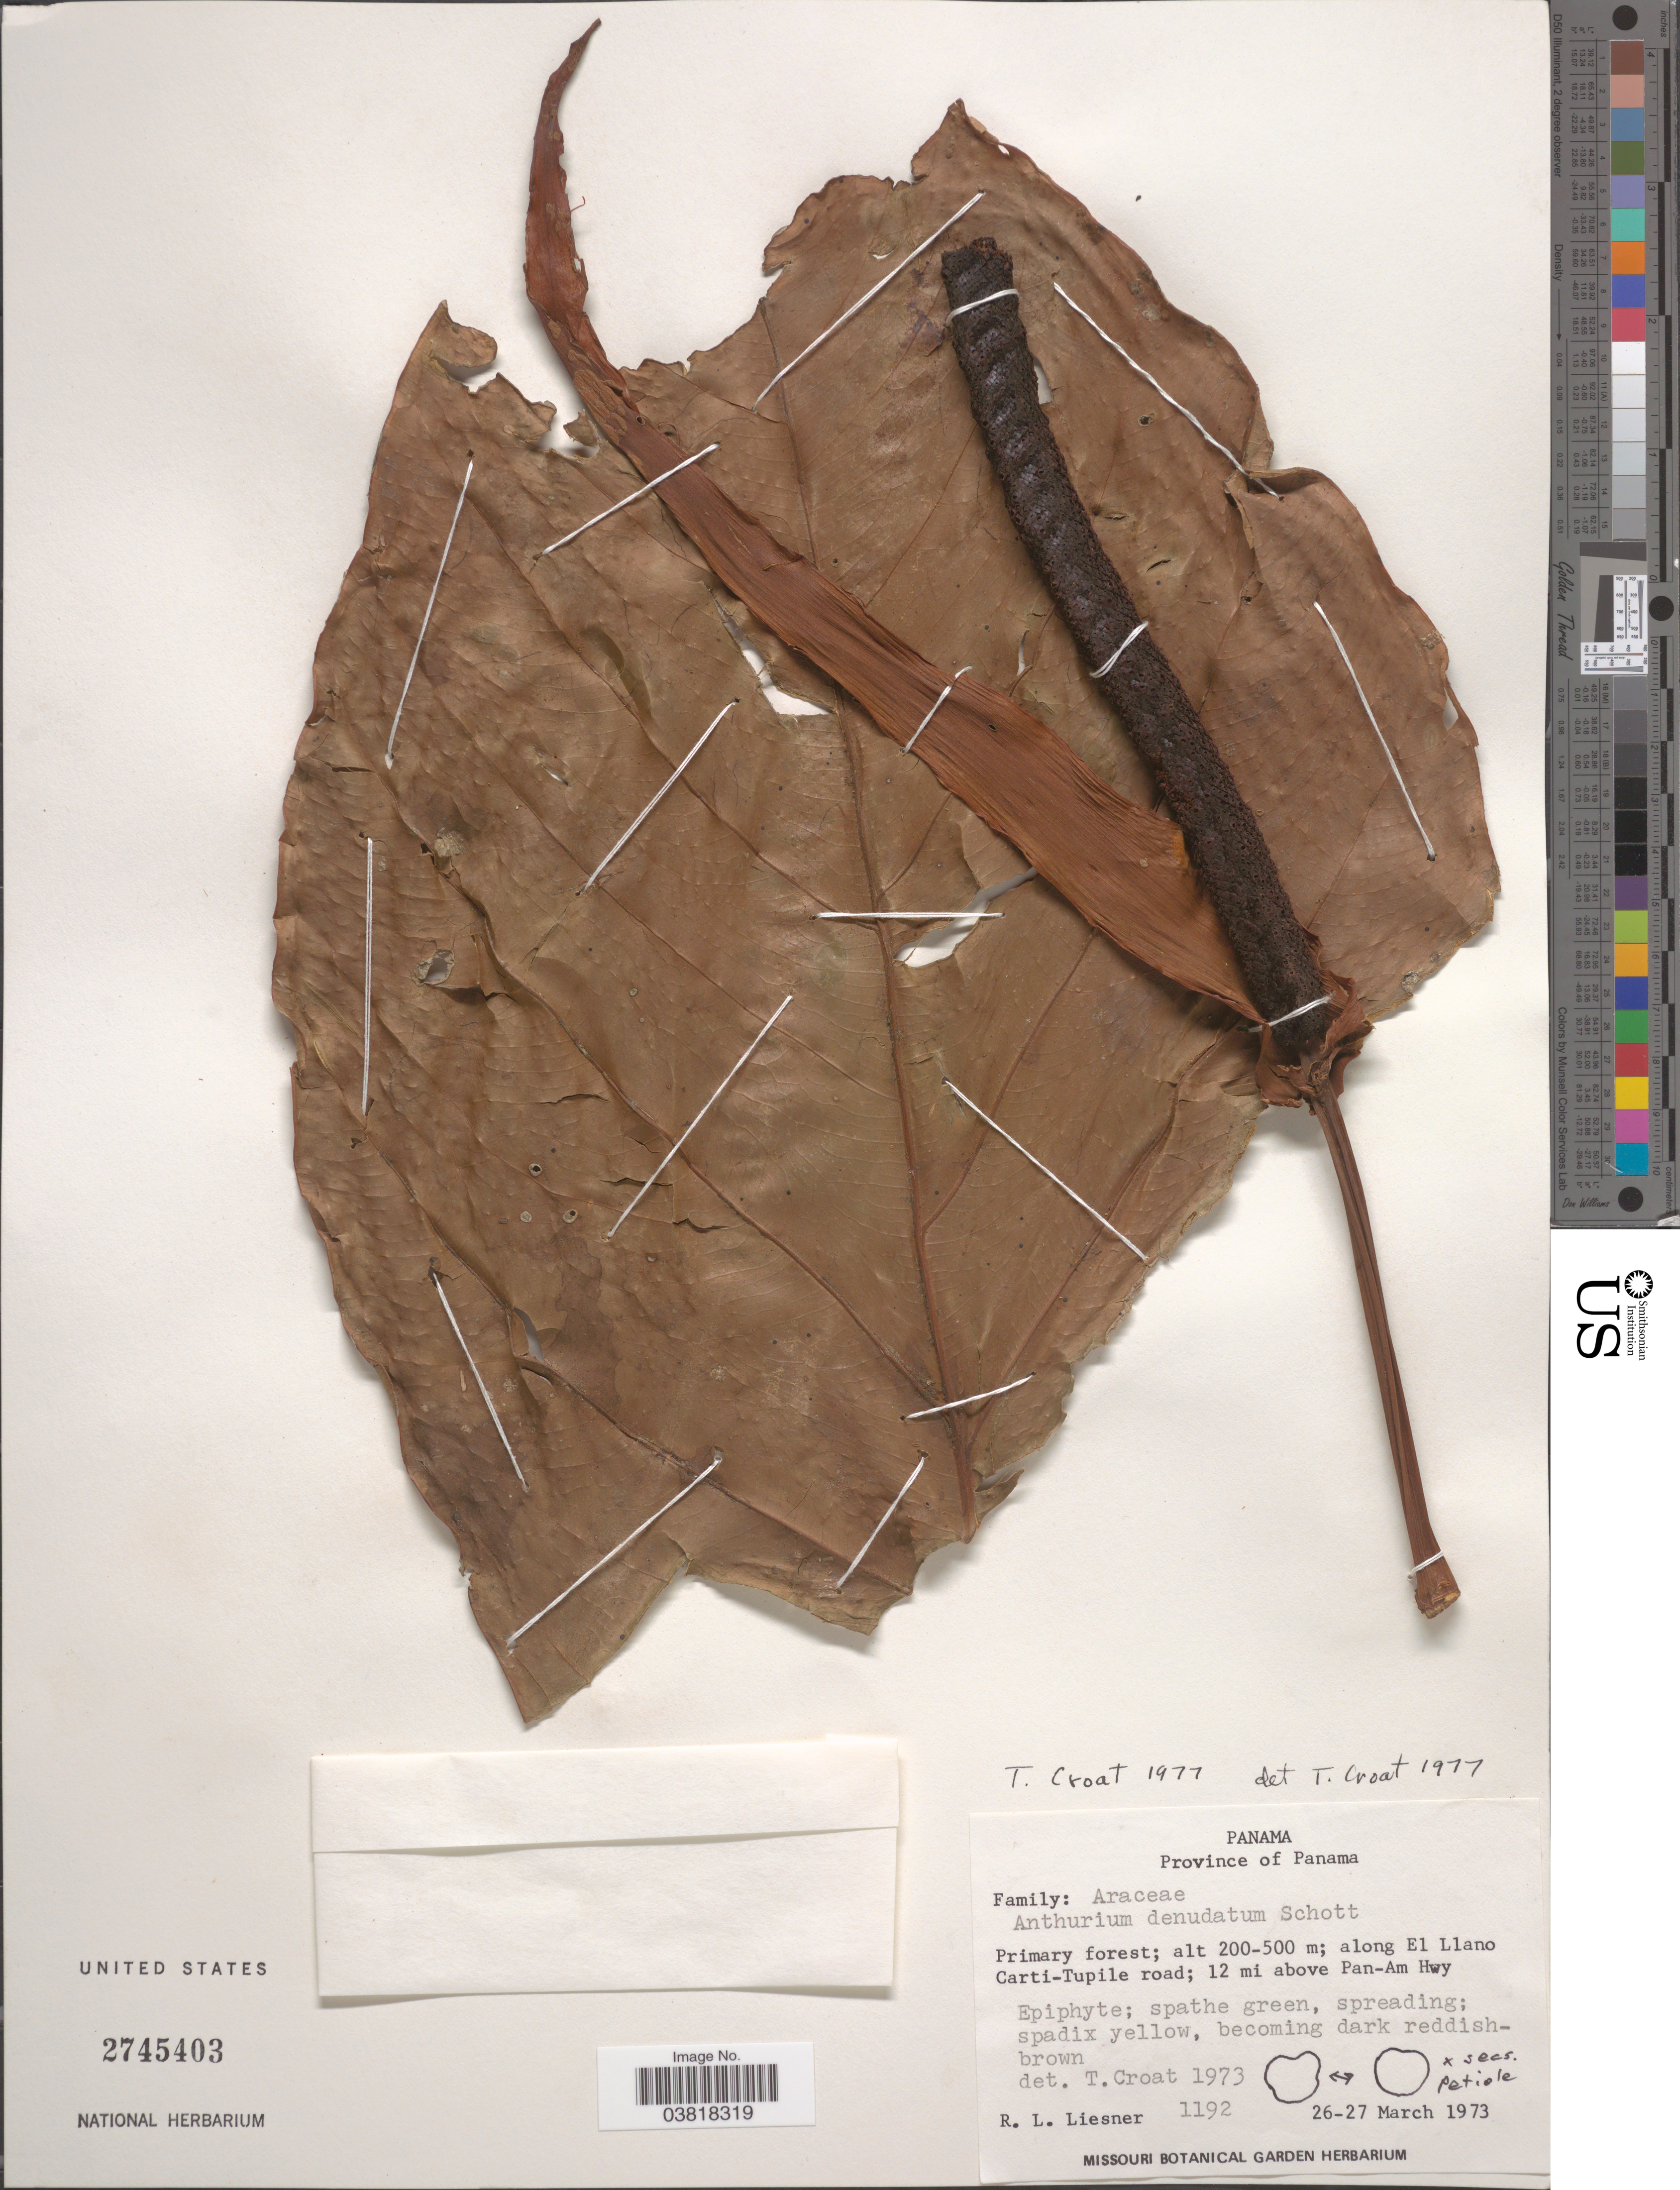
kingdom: Plantae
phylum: Tracheophyta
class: Liliopsida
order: Alismatales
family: Araceae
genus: Anthurium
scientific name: Anthurium brownii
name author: Mast.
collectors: R. L. Liesner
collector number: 1192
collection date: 1973-03-26/1973-03-27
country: Panama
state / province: Panamá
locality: Primary forest; along El Llano Carti-Tupile road; 12 mi above Pan-Am Hwy.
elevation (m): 200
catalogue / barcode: US 2745403